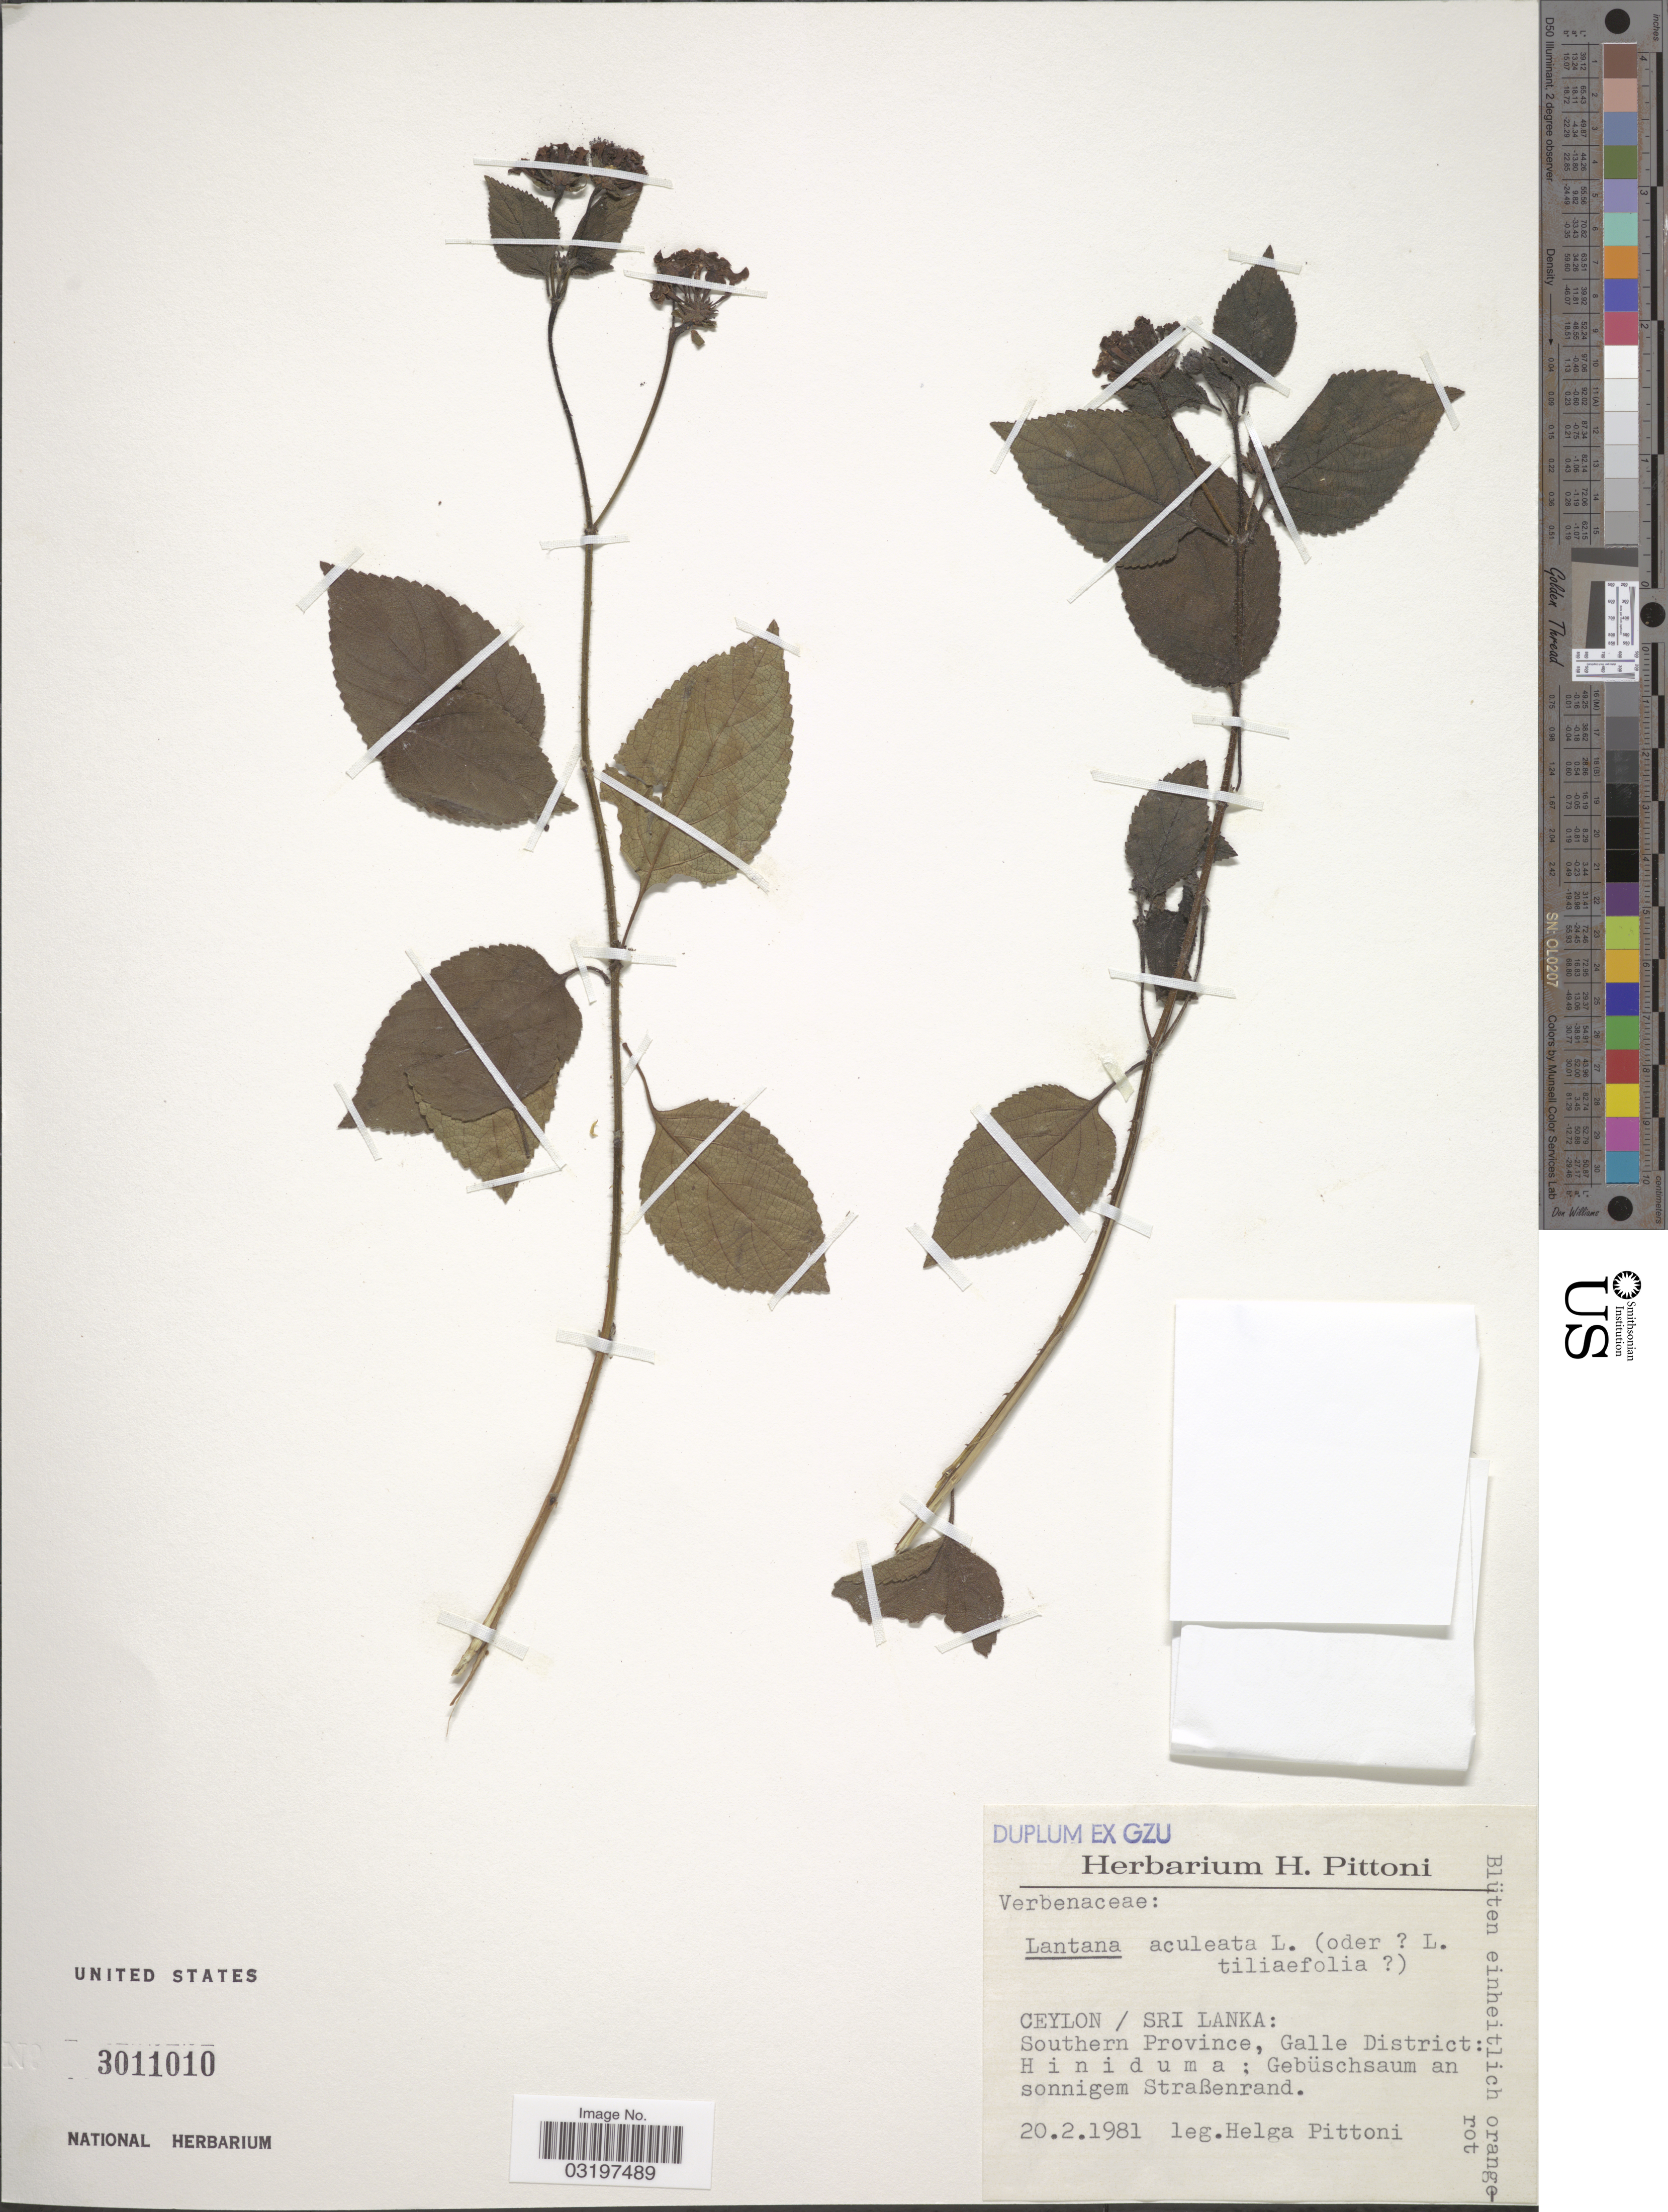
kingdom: Plantae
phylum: Tracheophyta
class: Magnoliopsida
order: Lamiales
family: Verbenaceae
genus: Lantana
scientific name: Lantana camara var. aculeata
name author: (L.) Moldenke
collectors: H. Pittoni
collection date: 1981-02-20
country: Sri Lanka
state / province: Southern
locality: Ceylon. Galle District: Hiniduma.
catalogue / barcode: US 3011010